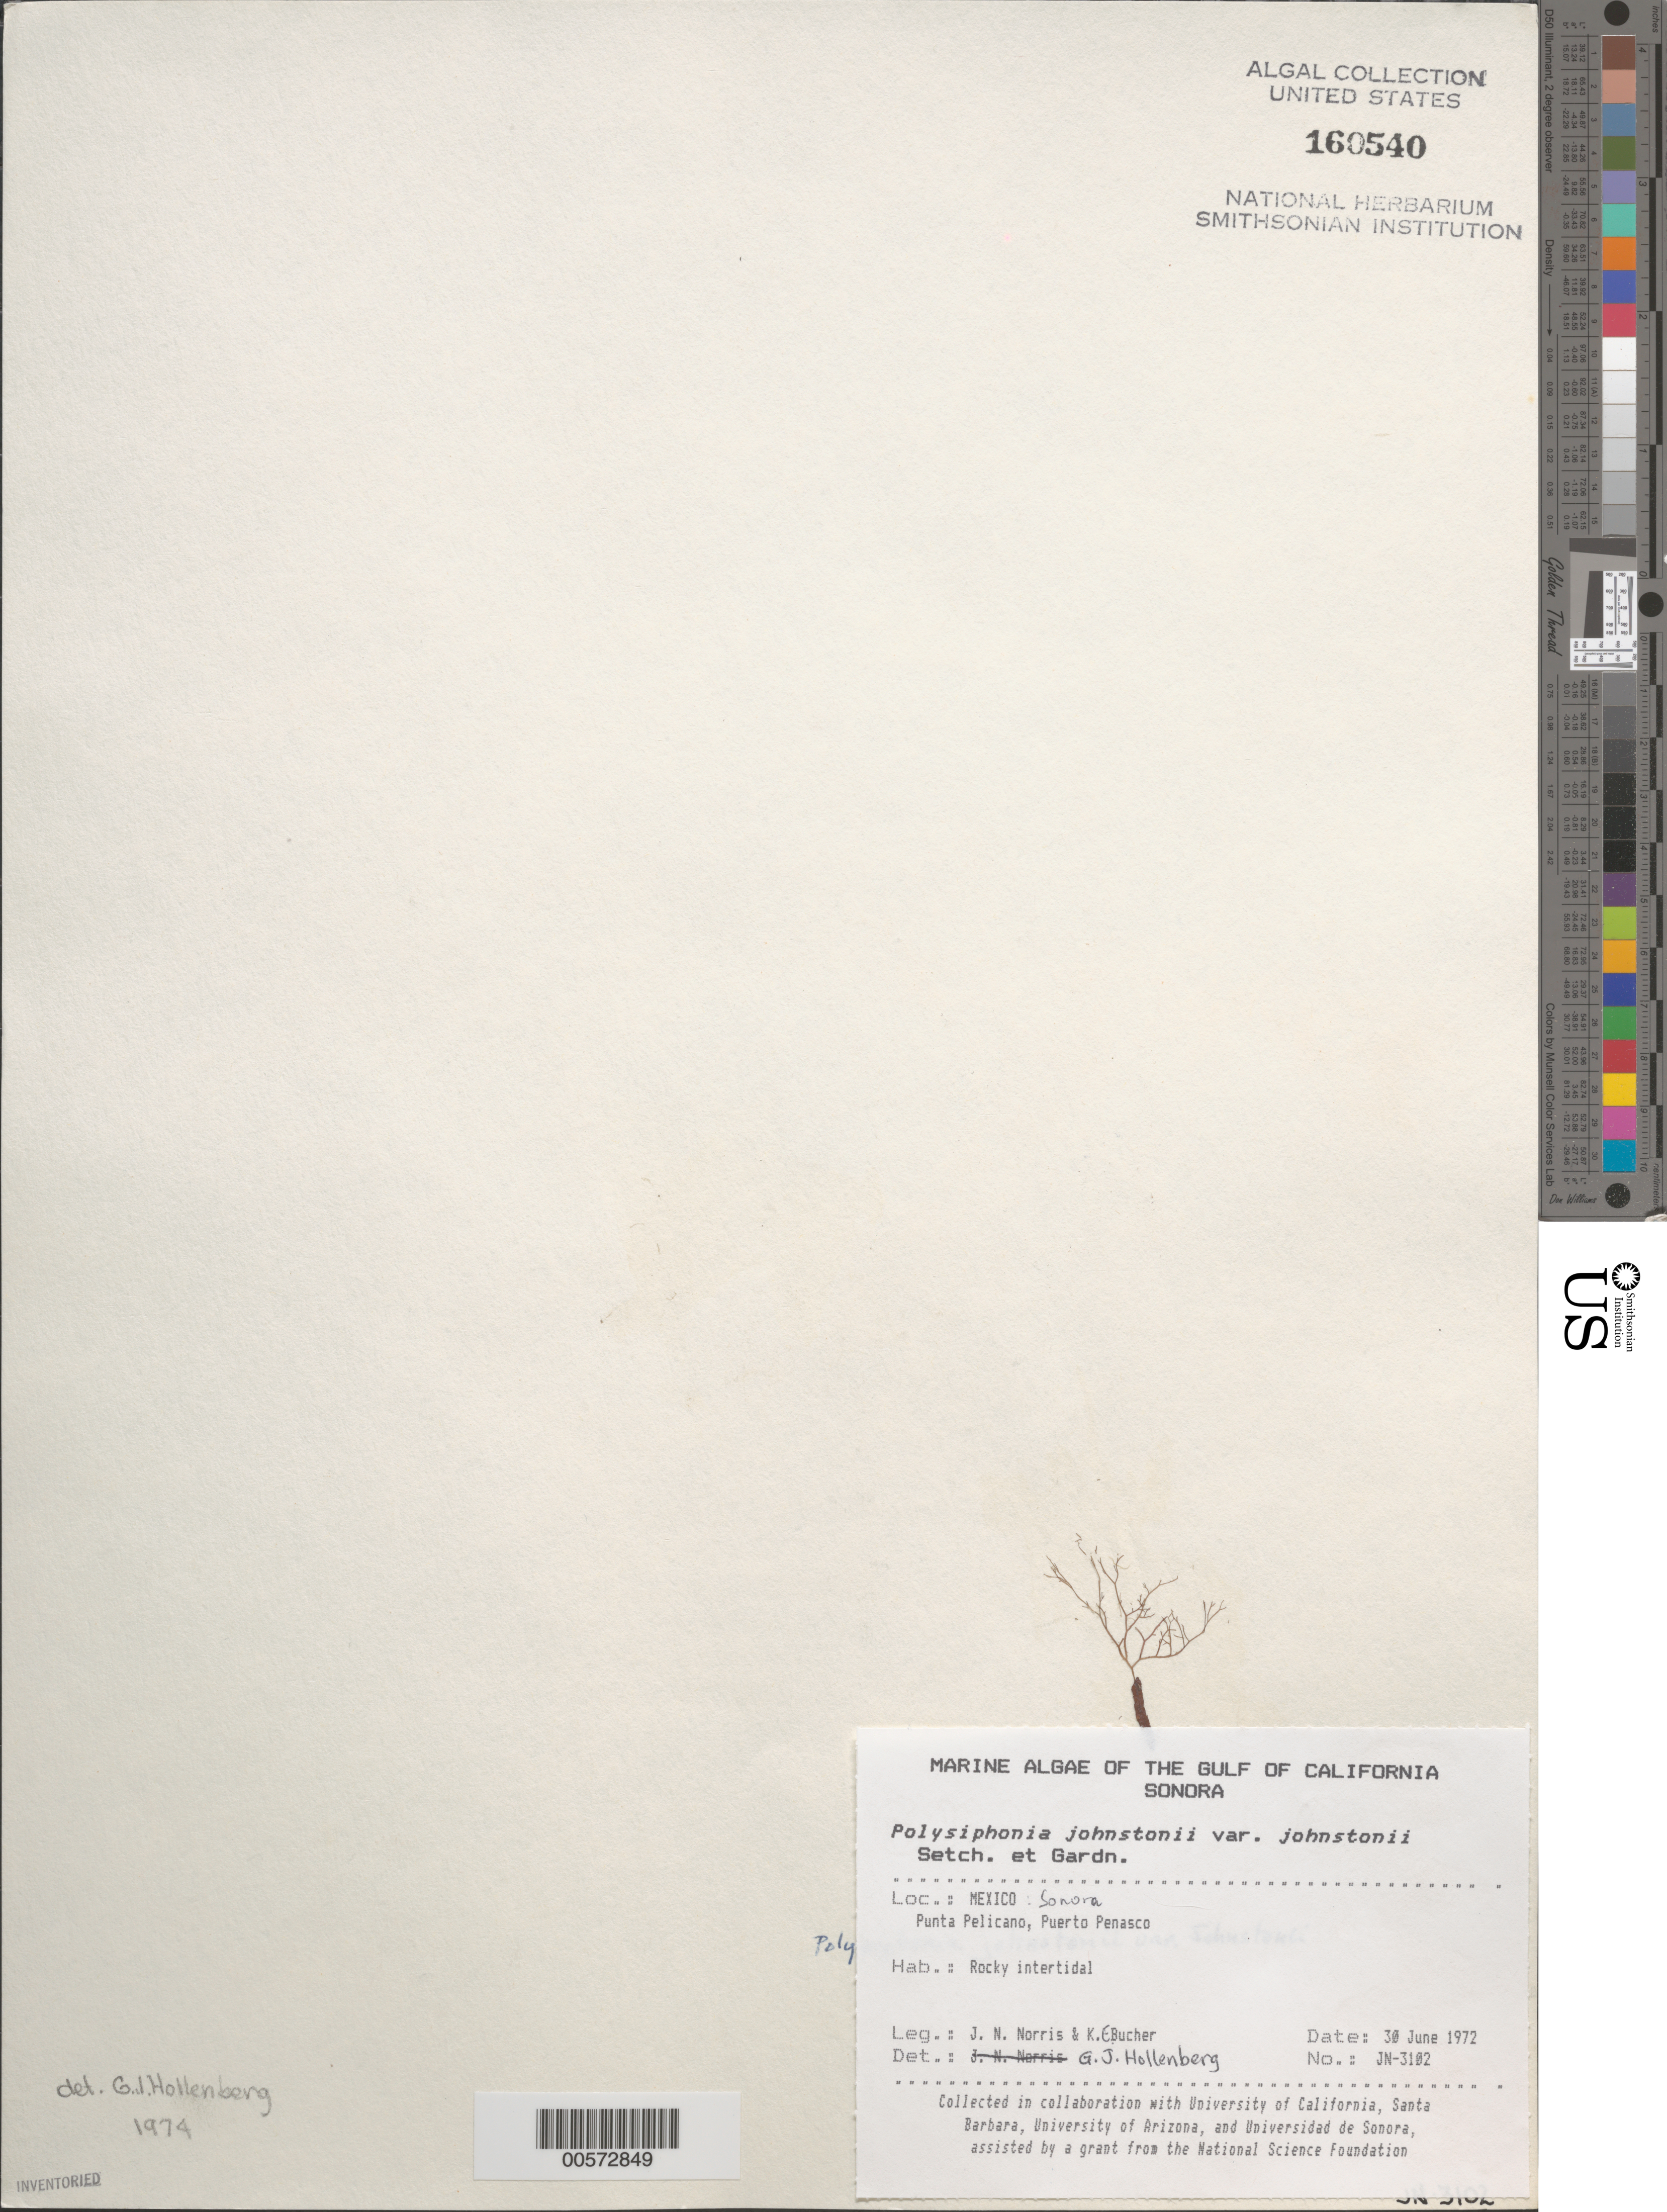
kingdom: Plantae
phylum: Rhodophyta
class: Florideophyceae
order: Ceramiales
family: Rhodomelaceae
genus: Melanothamnus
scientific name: Melanothamnus johnstonii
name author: (Setchell & N.L. Gardner) Diaz-Tapia & Maggs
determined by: Algae name updating Project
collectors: J. N. Norris & K. E. Bucher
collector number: JN-3102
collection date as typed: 30 Jun 1972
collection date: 1972-06-30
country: Mexico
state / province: Sonora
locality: Punta Pelicano, Puerto Penasco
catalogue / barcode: US 160540